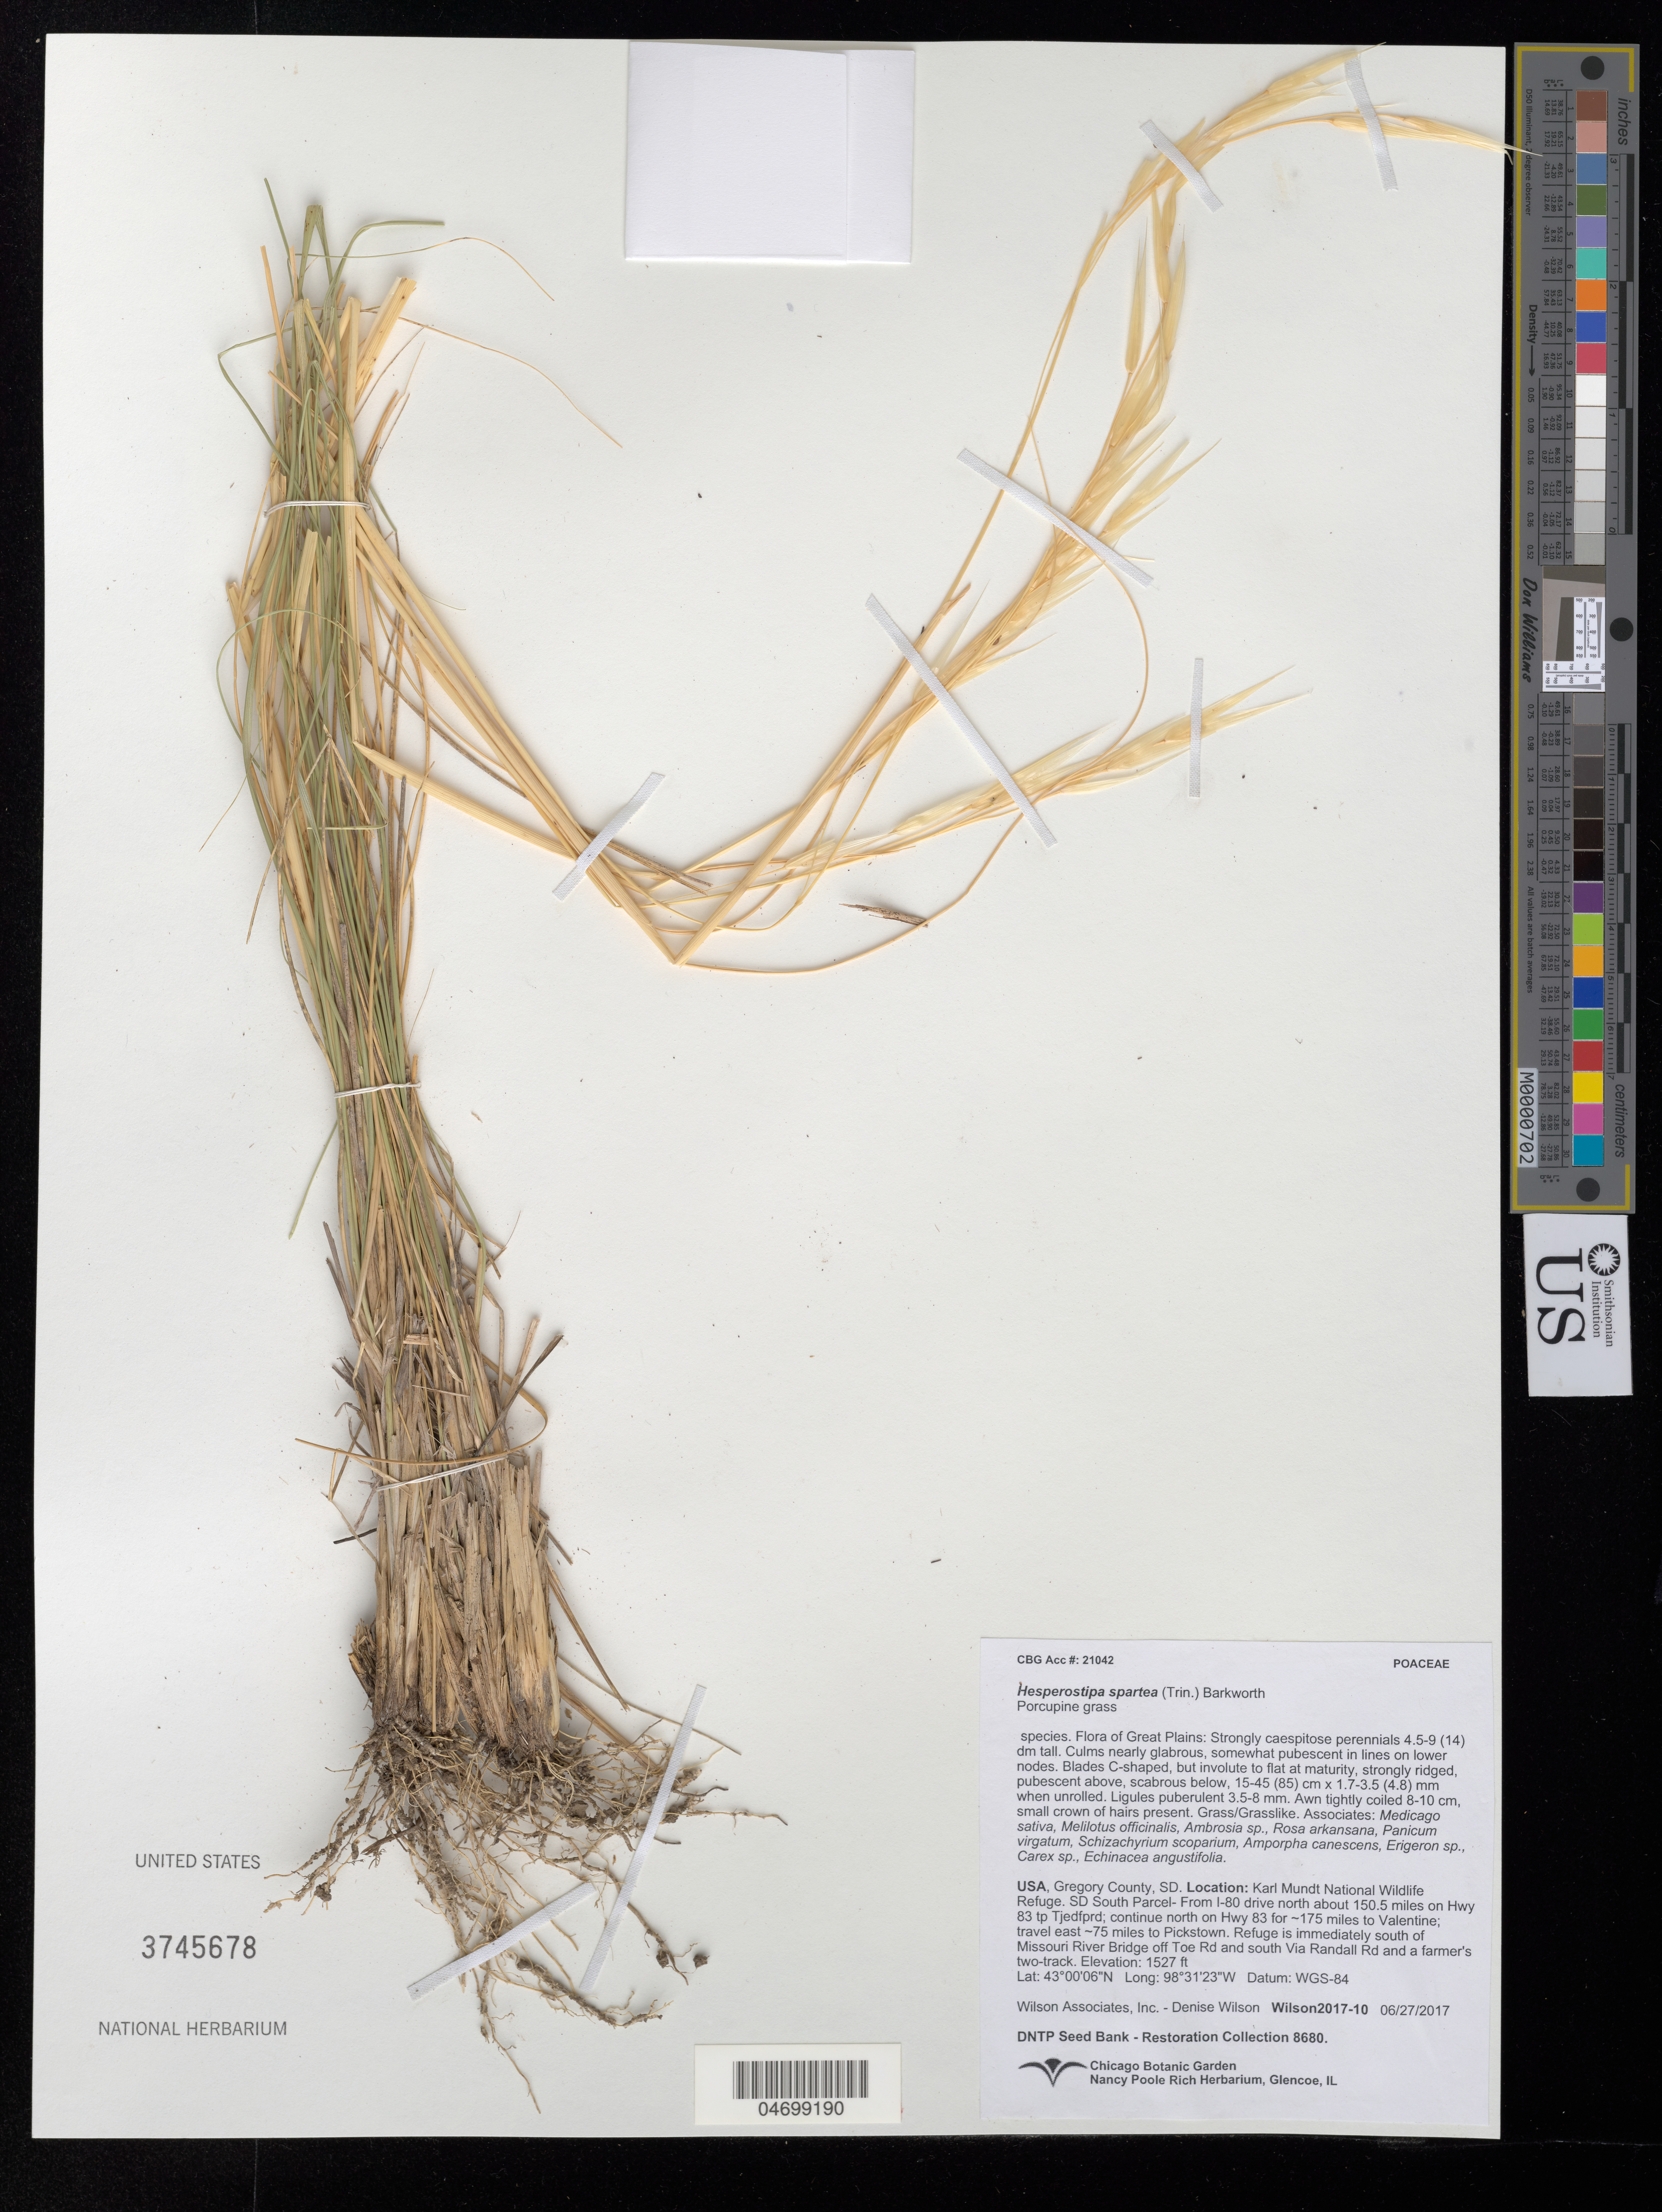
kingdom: Plantae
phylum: Tracheophyta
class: Liliopsida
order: Poales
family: Poaceae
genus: Hesperostipa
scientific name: Hesperostipa spartea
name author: (Trin.) Barkworth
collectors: D. Wilson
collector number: Wilson2017-10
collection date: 2017-06-27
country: United States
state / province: South Dakota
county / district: Gregory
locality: Karl Mundt National Wildlife Refuge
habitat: Grass/grasslike. With Ambrosia sp., Rosa arkansana, Erigeron sp., Carex sp., etc.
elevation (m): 465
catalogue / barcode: US 3745678